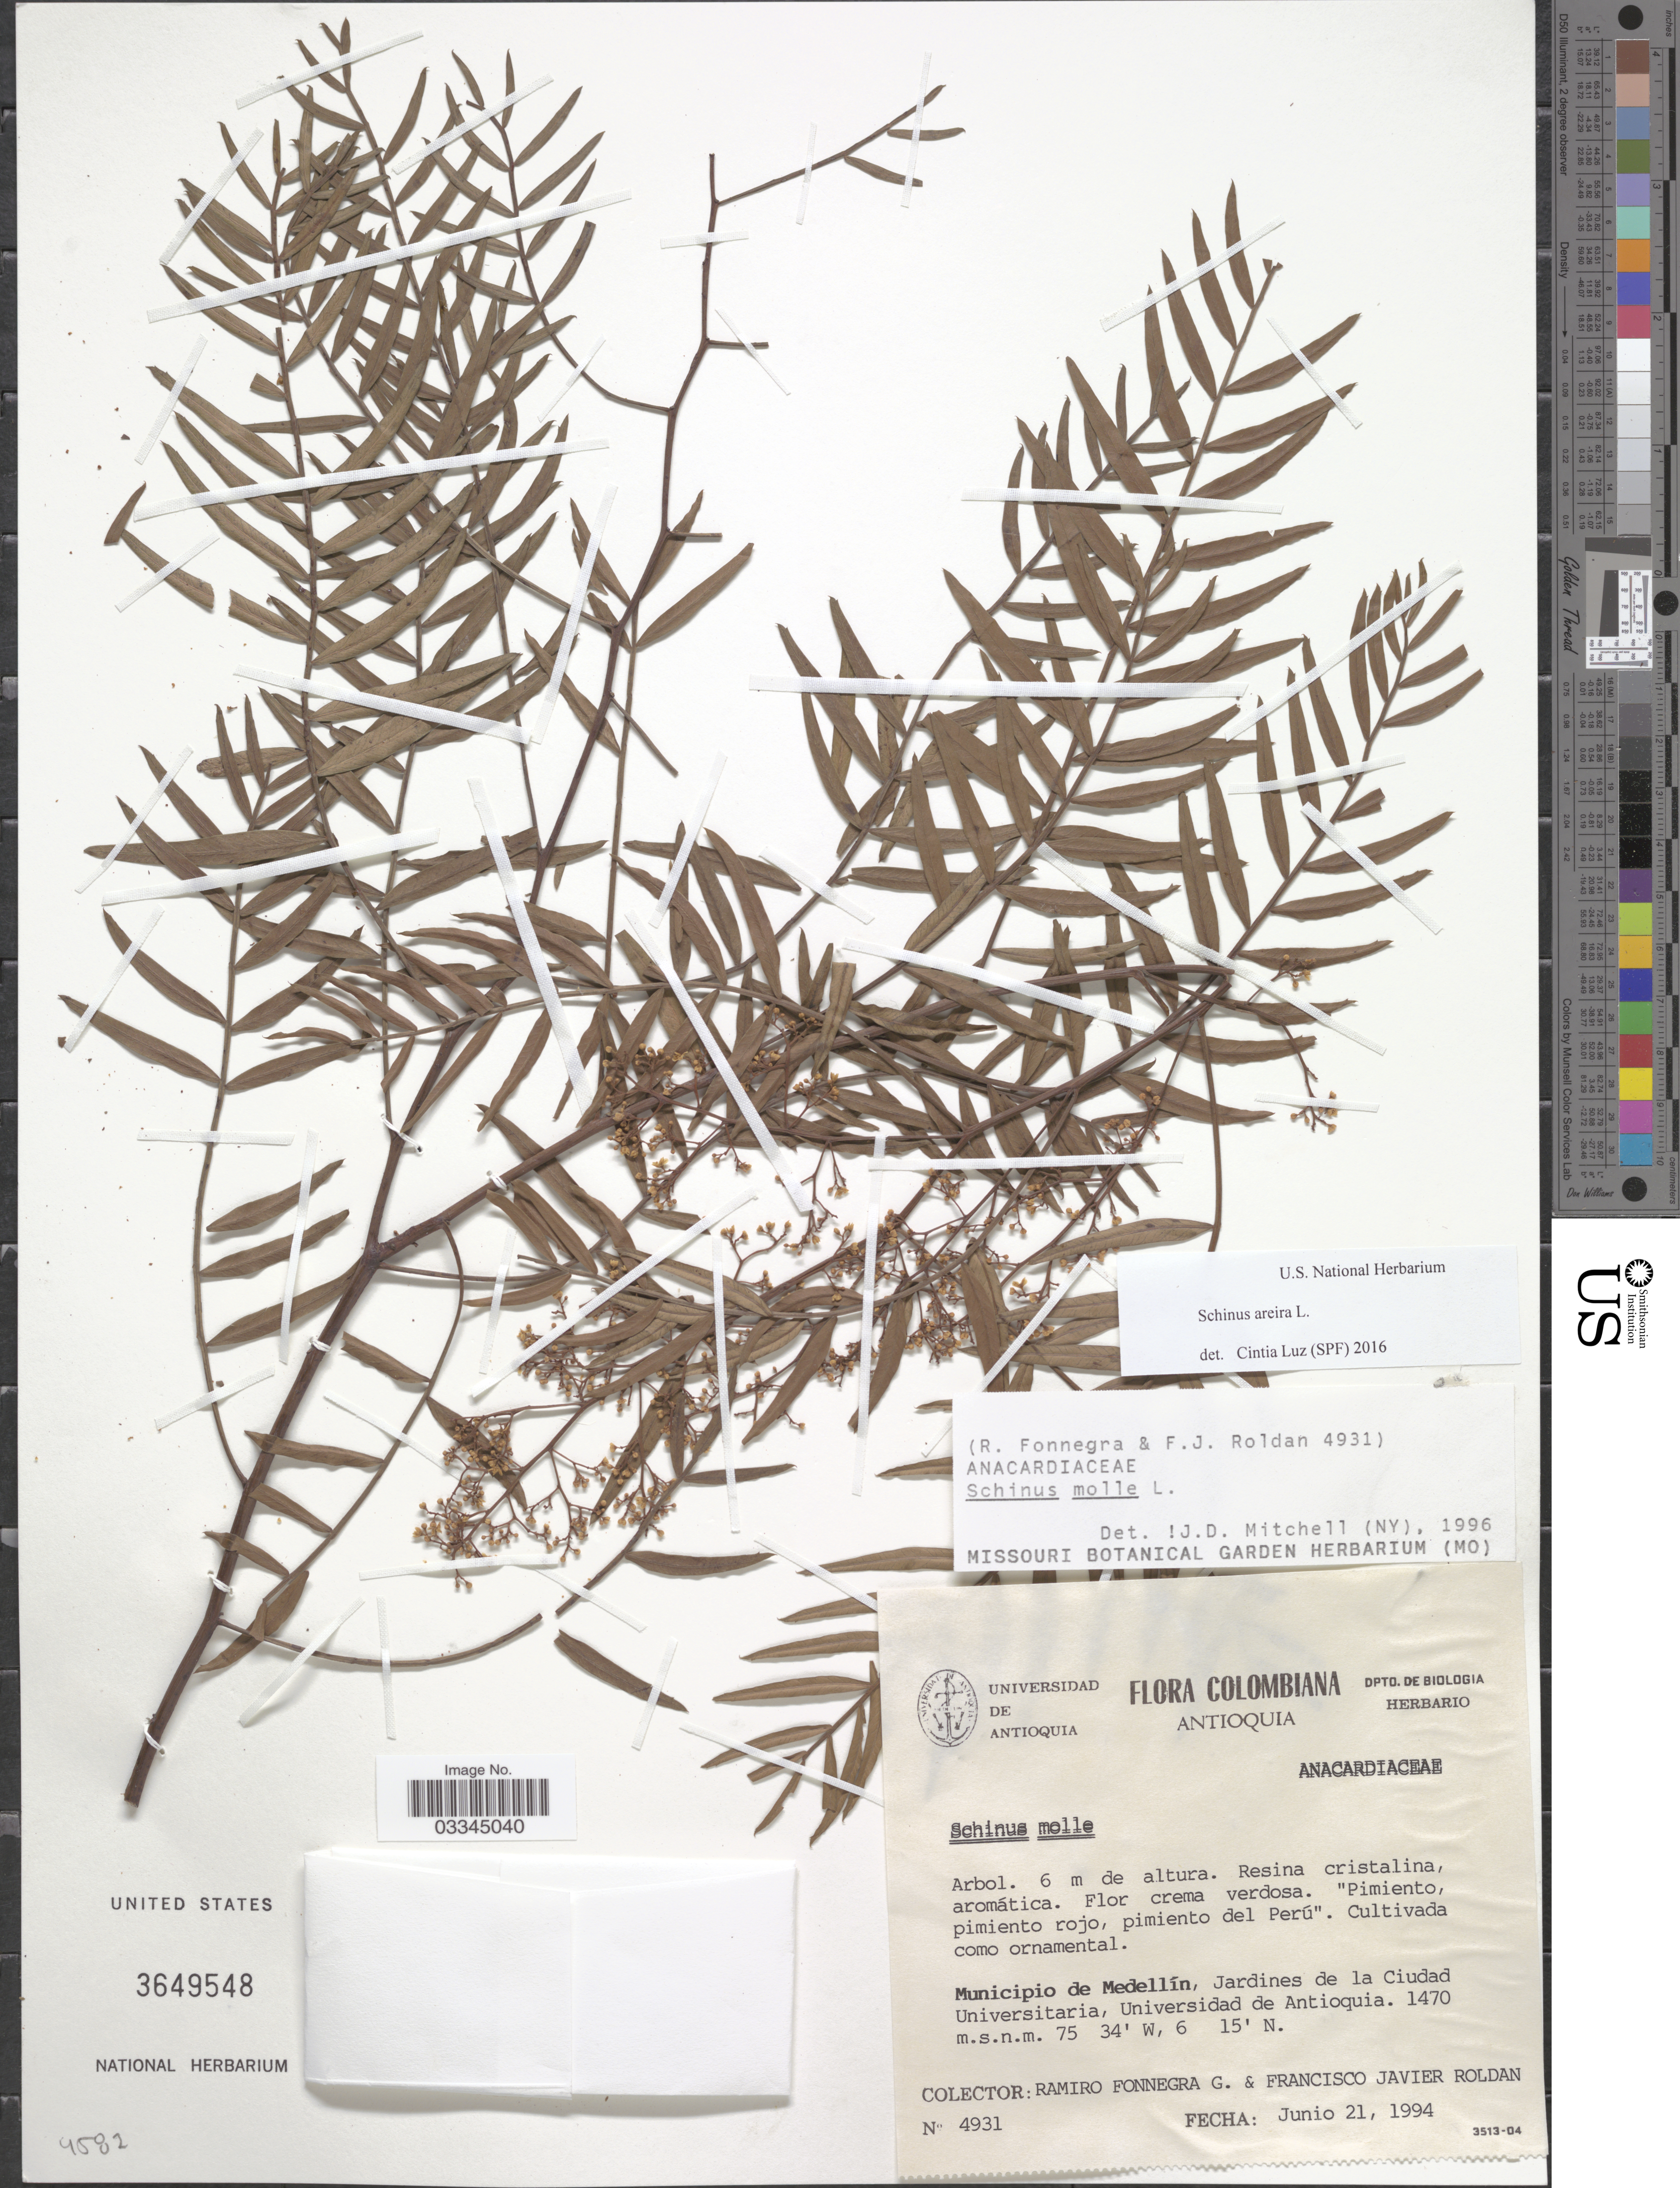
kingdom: Plantae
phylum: Tracheophyta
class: Magnoliopsida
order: Sapindales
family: Anacardiaceae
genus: Schinus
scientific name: Schinus areira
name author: L.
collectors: R. Fonnegra G. & F. J. Roldán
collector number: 4931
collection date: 1994-06-21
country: Colombia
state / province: Antioquia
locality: Municipio de Medellín, Jardines de la Ciudad Universitaria, Universidad de Antioquia.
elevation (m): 1470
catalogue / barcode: US 3649548